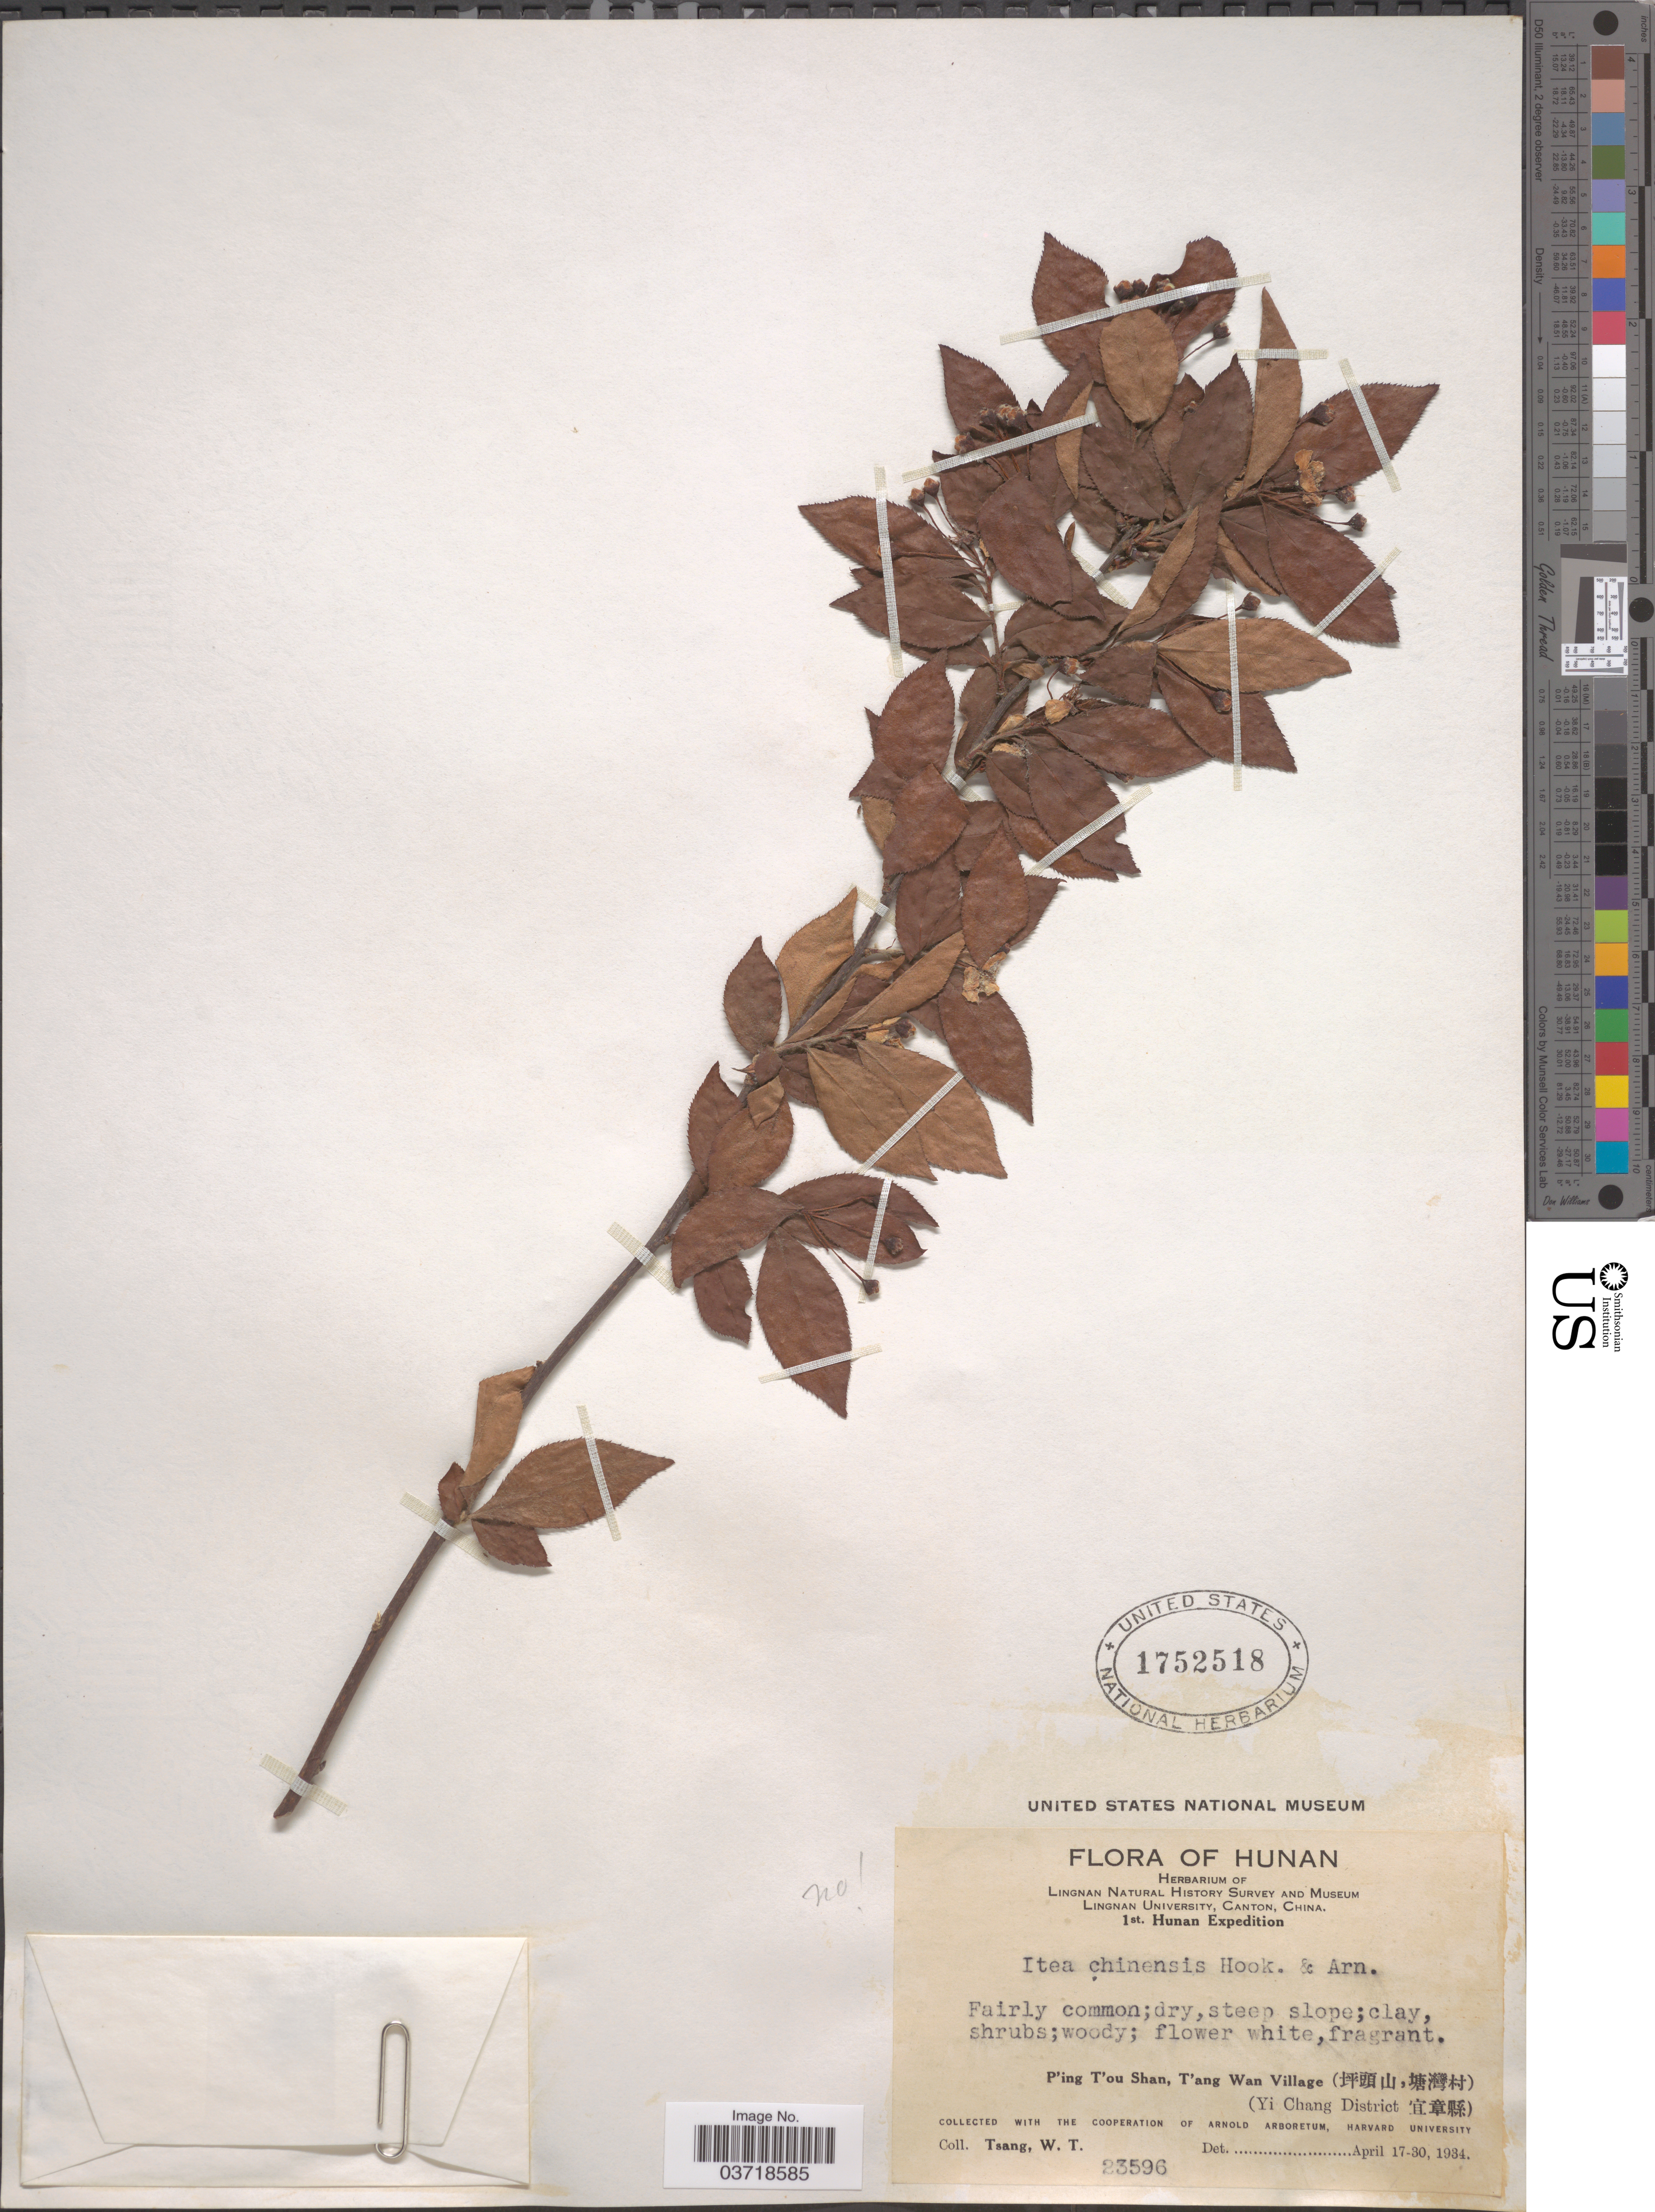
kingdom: Plantae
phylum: Tracheophyta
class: Magnoliopsida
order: Rosales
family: Rosaceae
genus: Prunus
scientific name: Prunus sp.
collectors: W. T. Tsang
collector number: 23596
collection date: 1934-04-17/1934-04-30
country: China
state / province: Hunan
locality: P'ing T'ou Shan, T'ang Wan Village (X) (Yi Chang District X).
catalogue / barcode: US 1752518